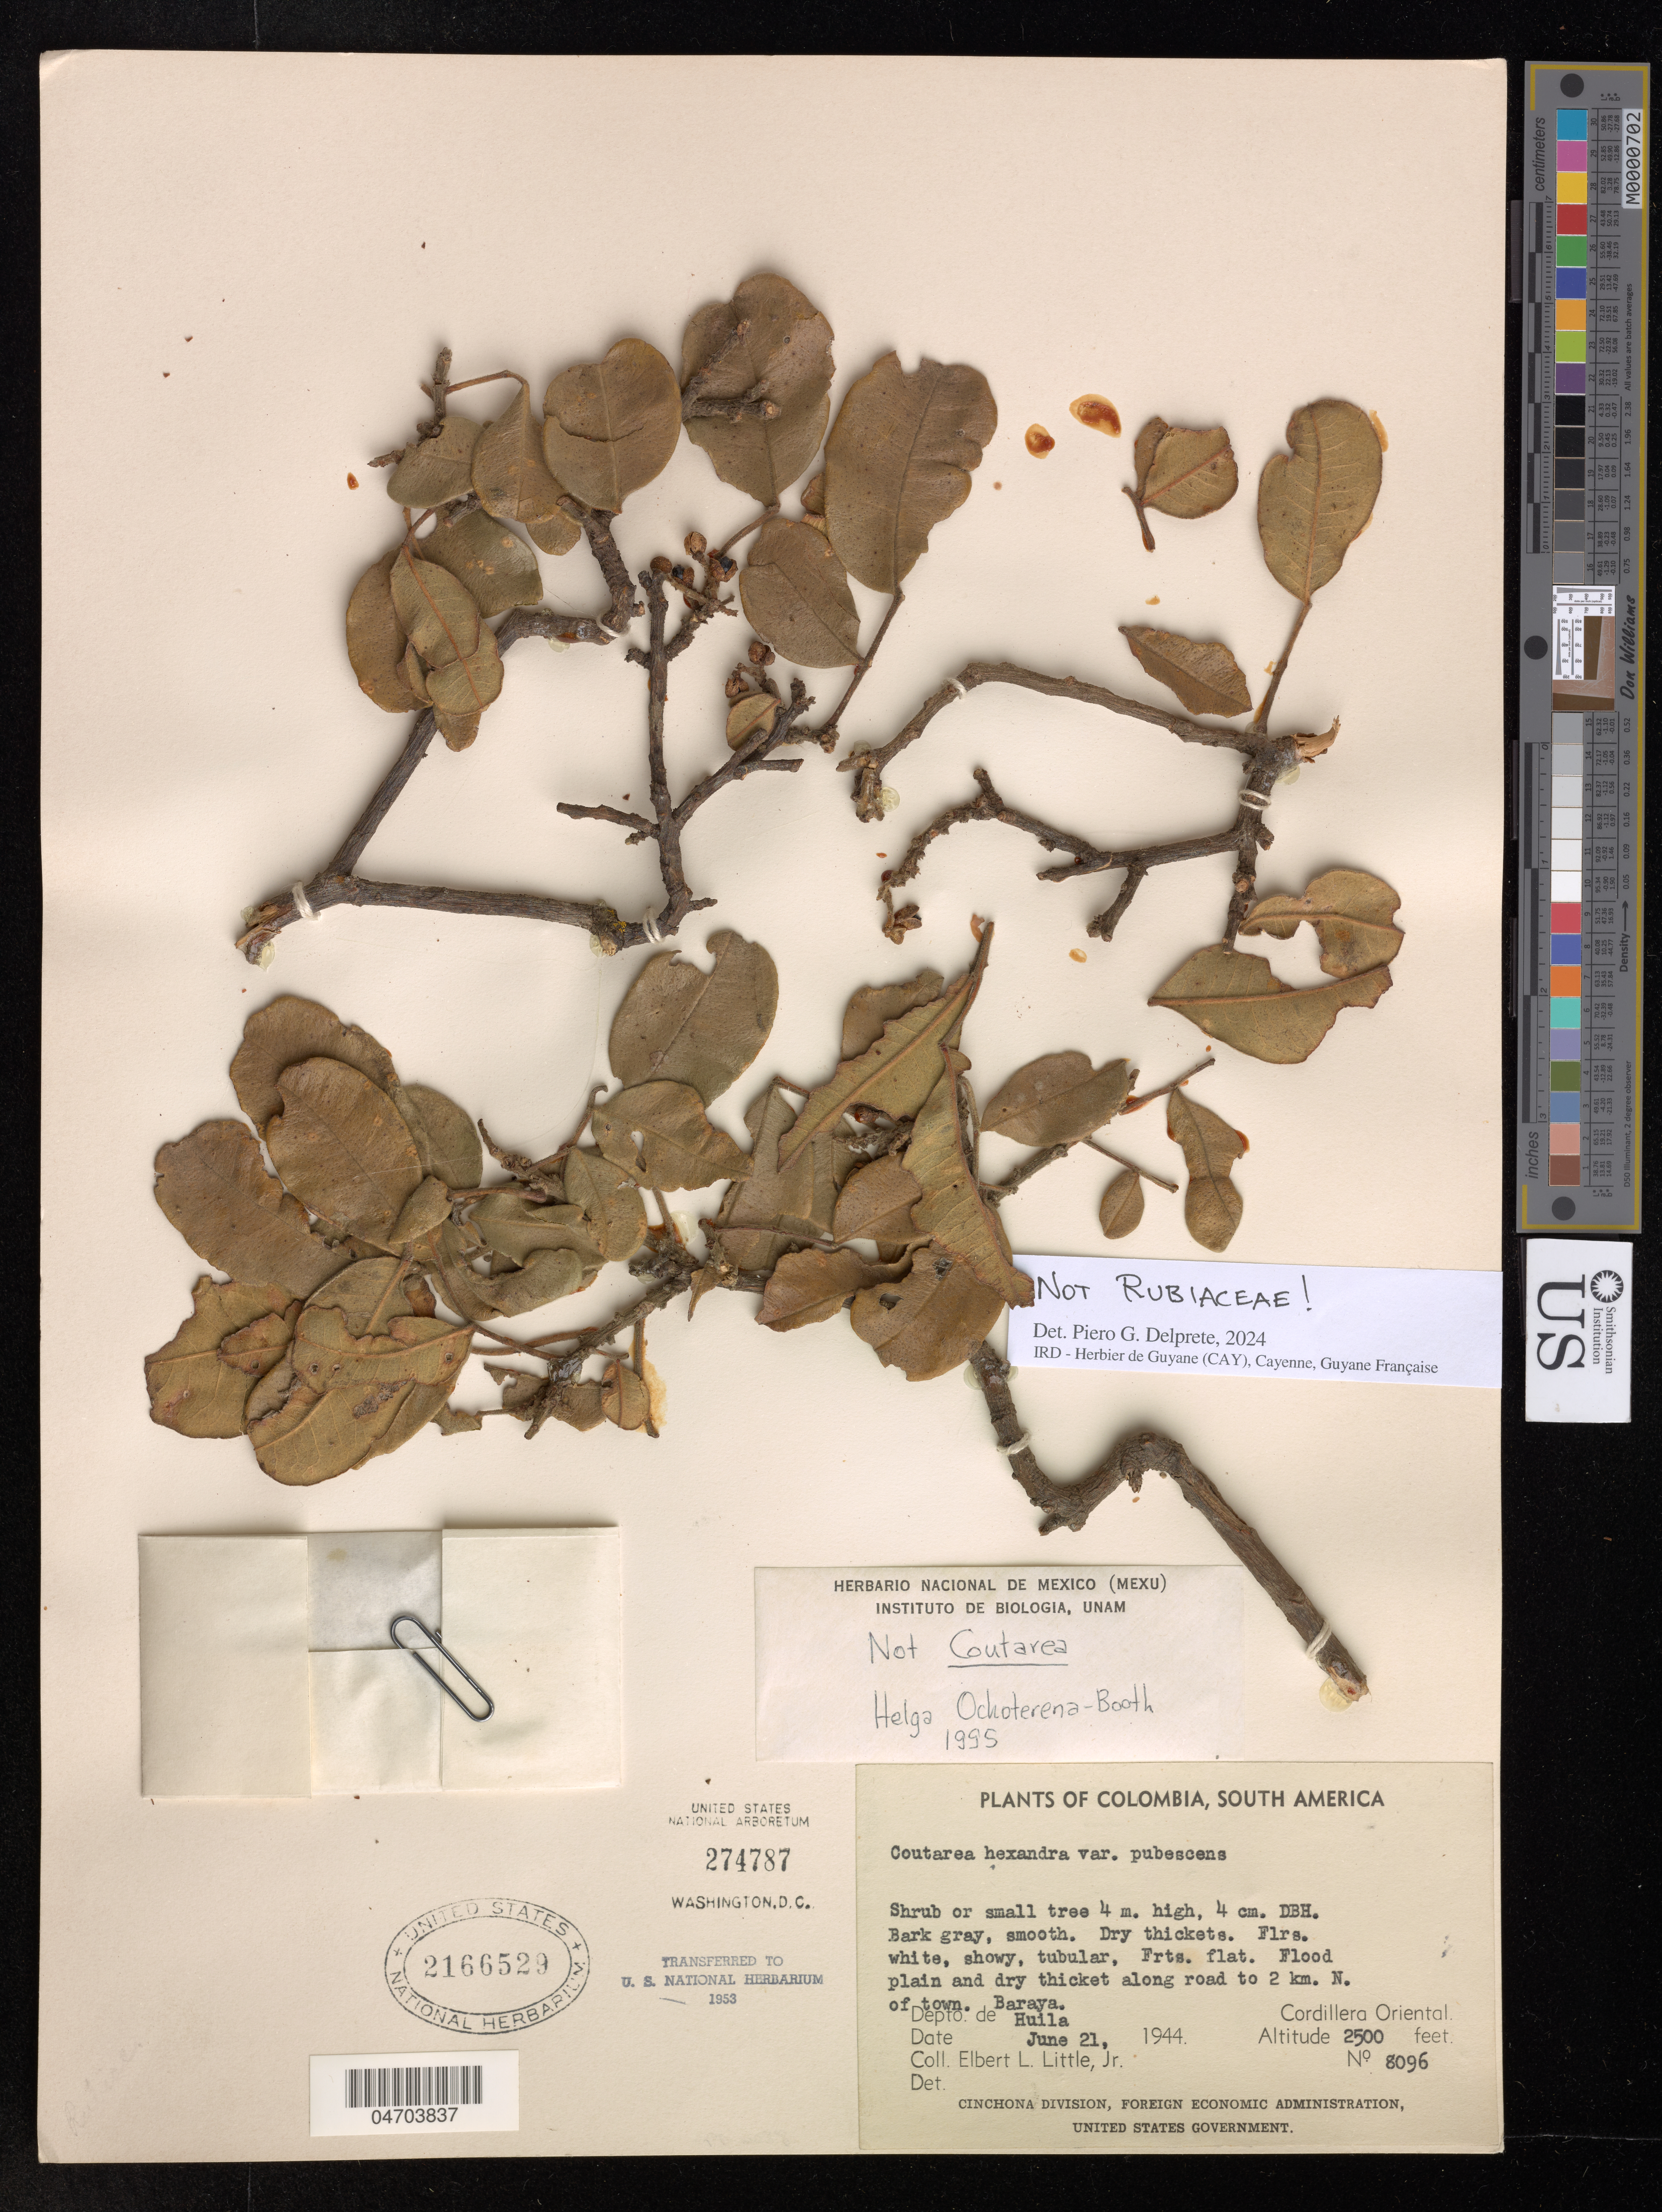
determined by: Delprete, P. G., Herb. de Guyane Cay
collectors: E. L. Little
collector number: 8096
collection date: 1944-06-21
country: Colombia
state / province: Huila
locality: Flood plain and dry thicket along road to 2 km. N. of town. Baraya. Cordillera Oriental.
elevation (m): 762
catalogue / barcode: US 2166529